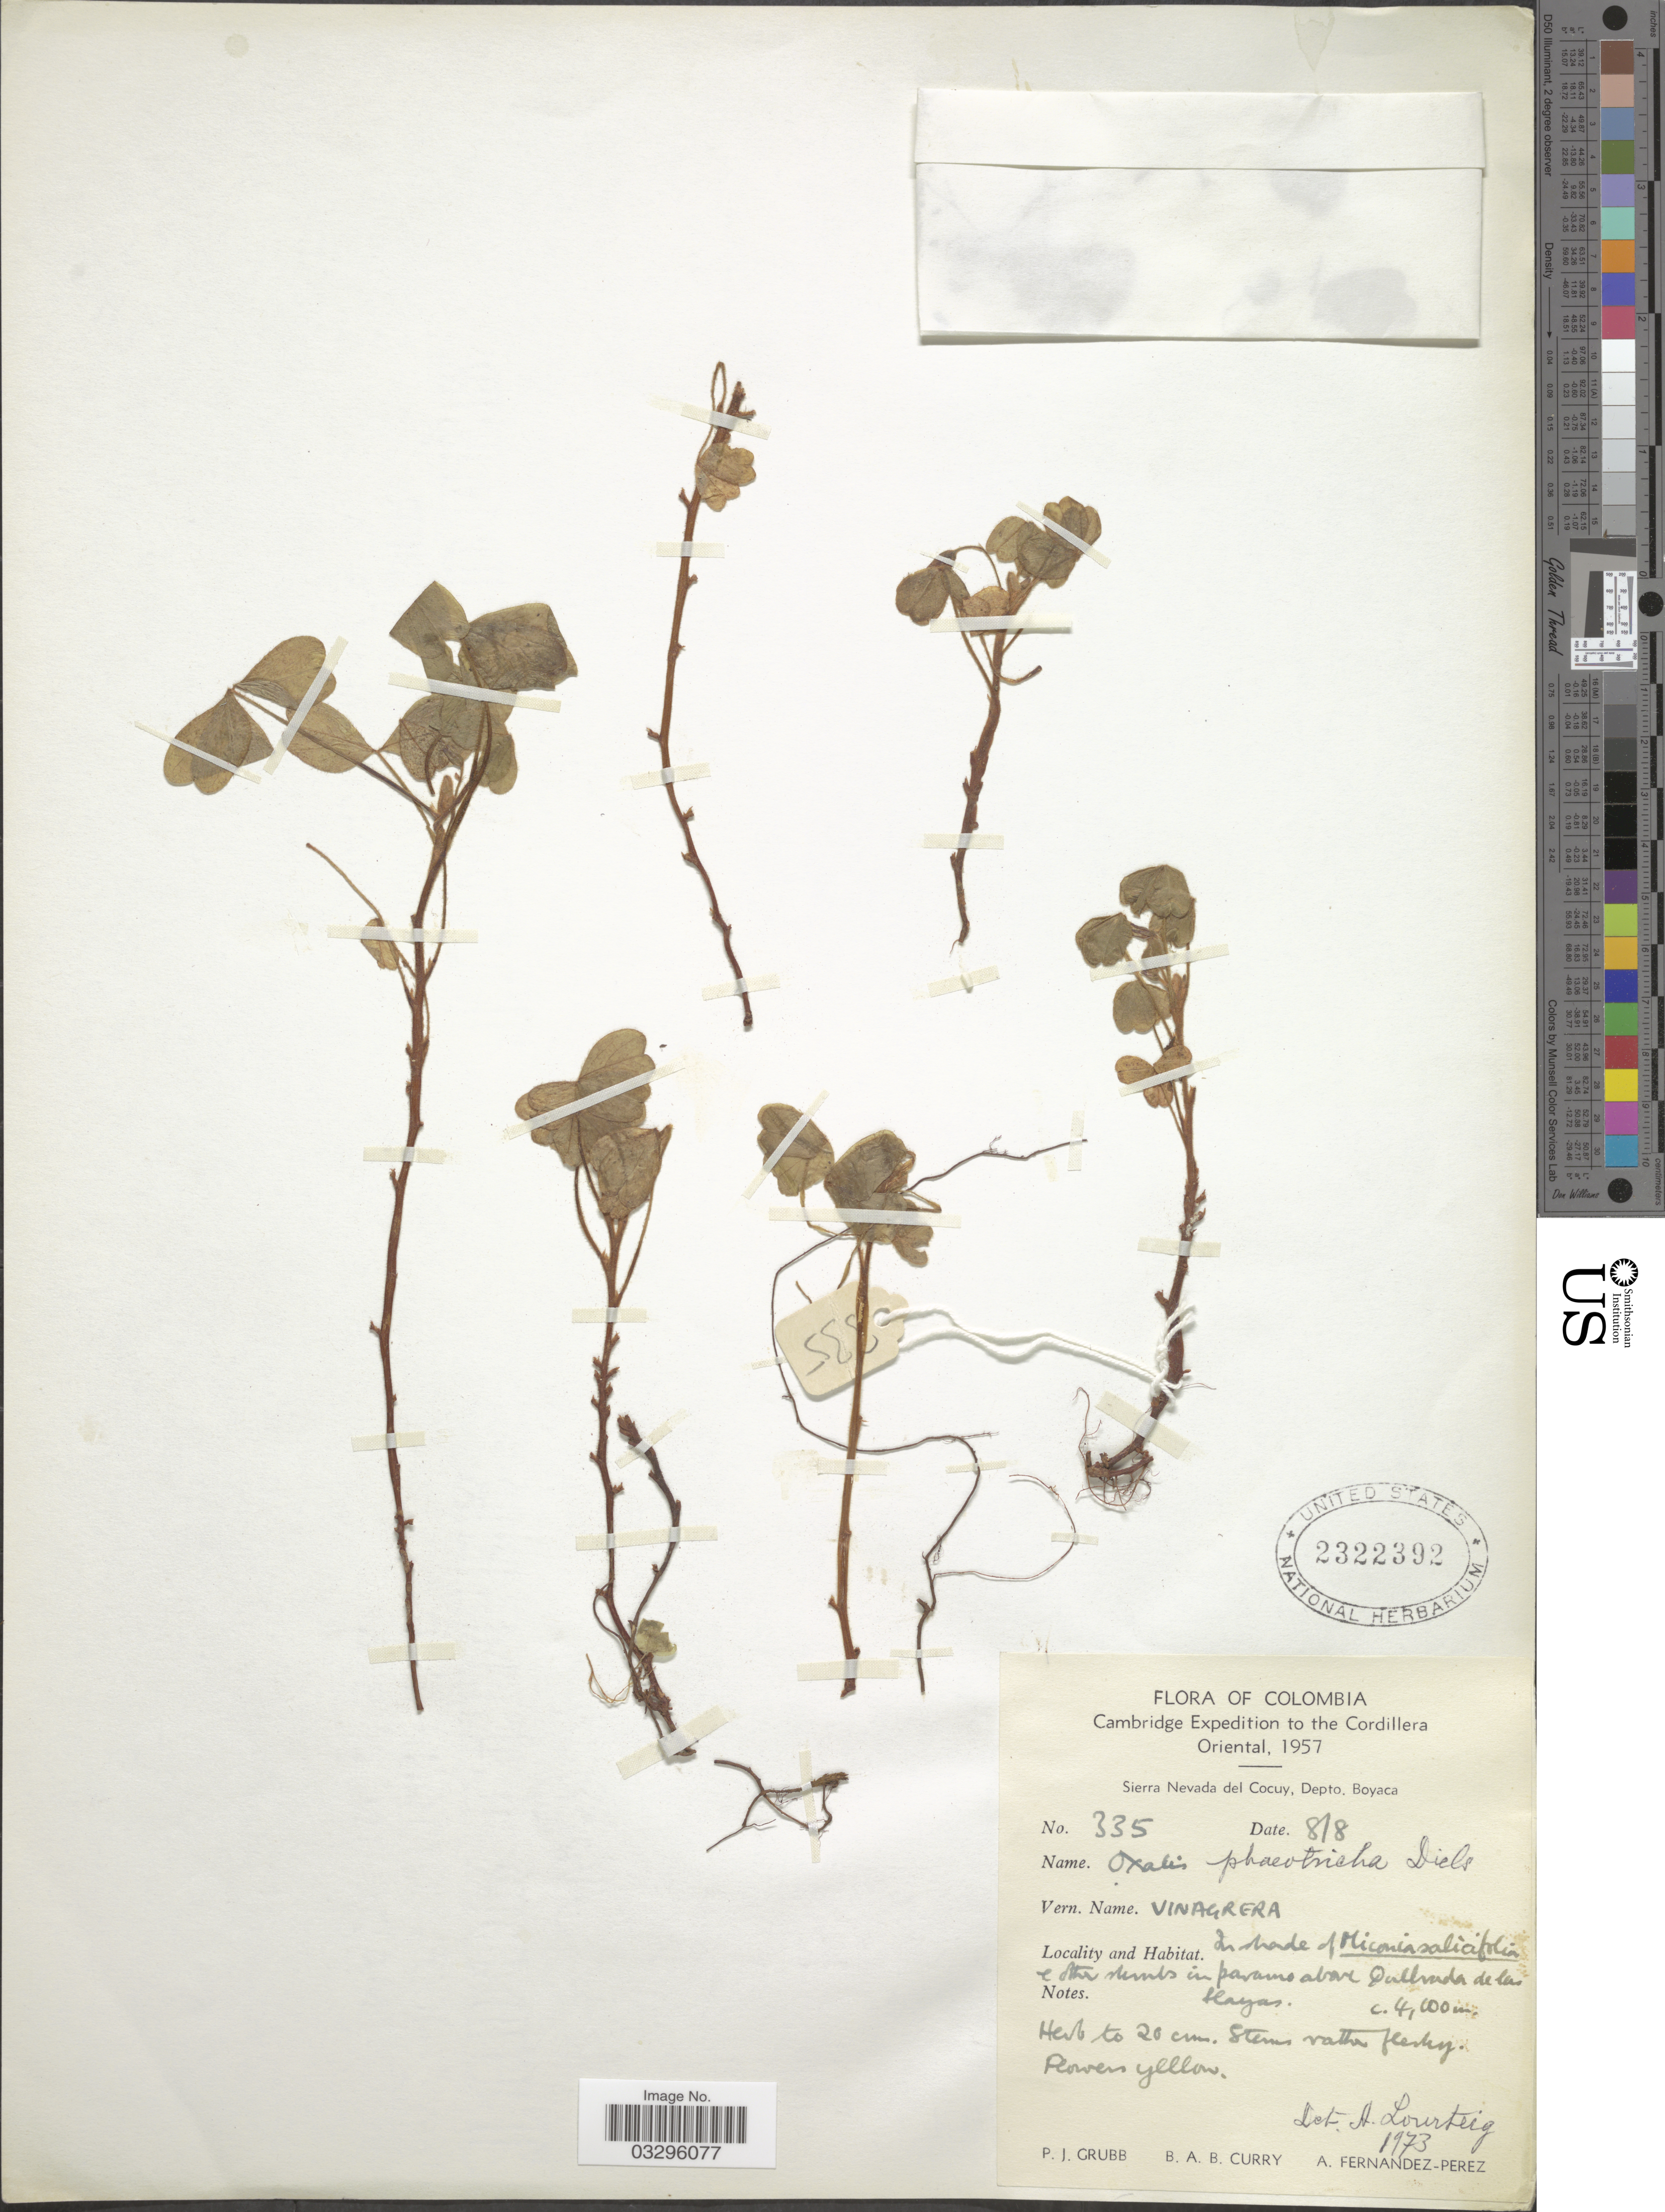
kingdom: Plantae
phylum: Tracheophyta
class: Magnoliopsida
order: Oxalidales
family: Oxalidaceae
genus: Oxalis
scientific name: Oxalis phaeotricha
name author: Diels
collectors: P. J. Grubb, B. A. B. Curry & A. Fernández-Pérez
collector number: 335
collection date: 1957-08-08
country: Colombia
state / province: Boyacá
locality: Cordillera Oriental. Sierra Nevada del Cocuy, Depto. Boyaca. Paramo above Quebrada de las Playas.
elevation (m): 4100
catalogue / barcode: US 2322392